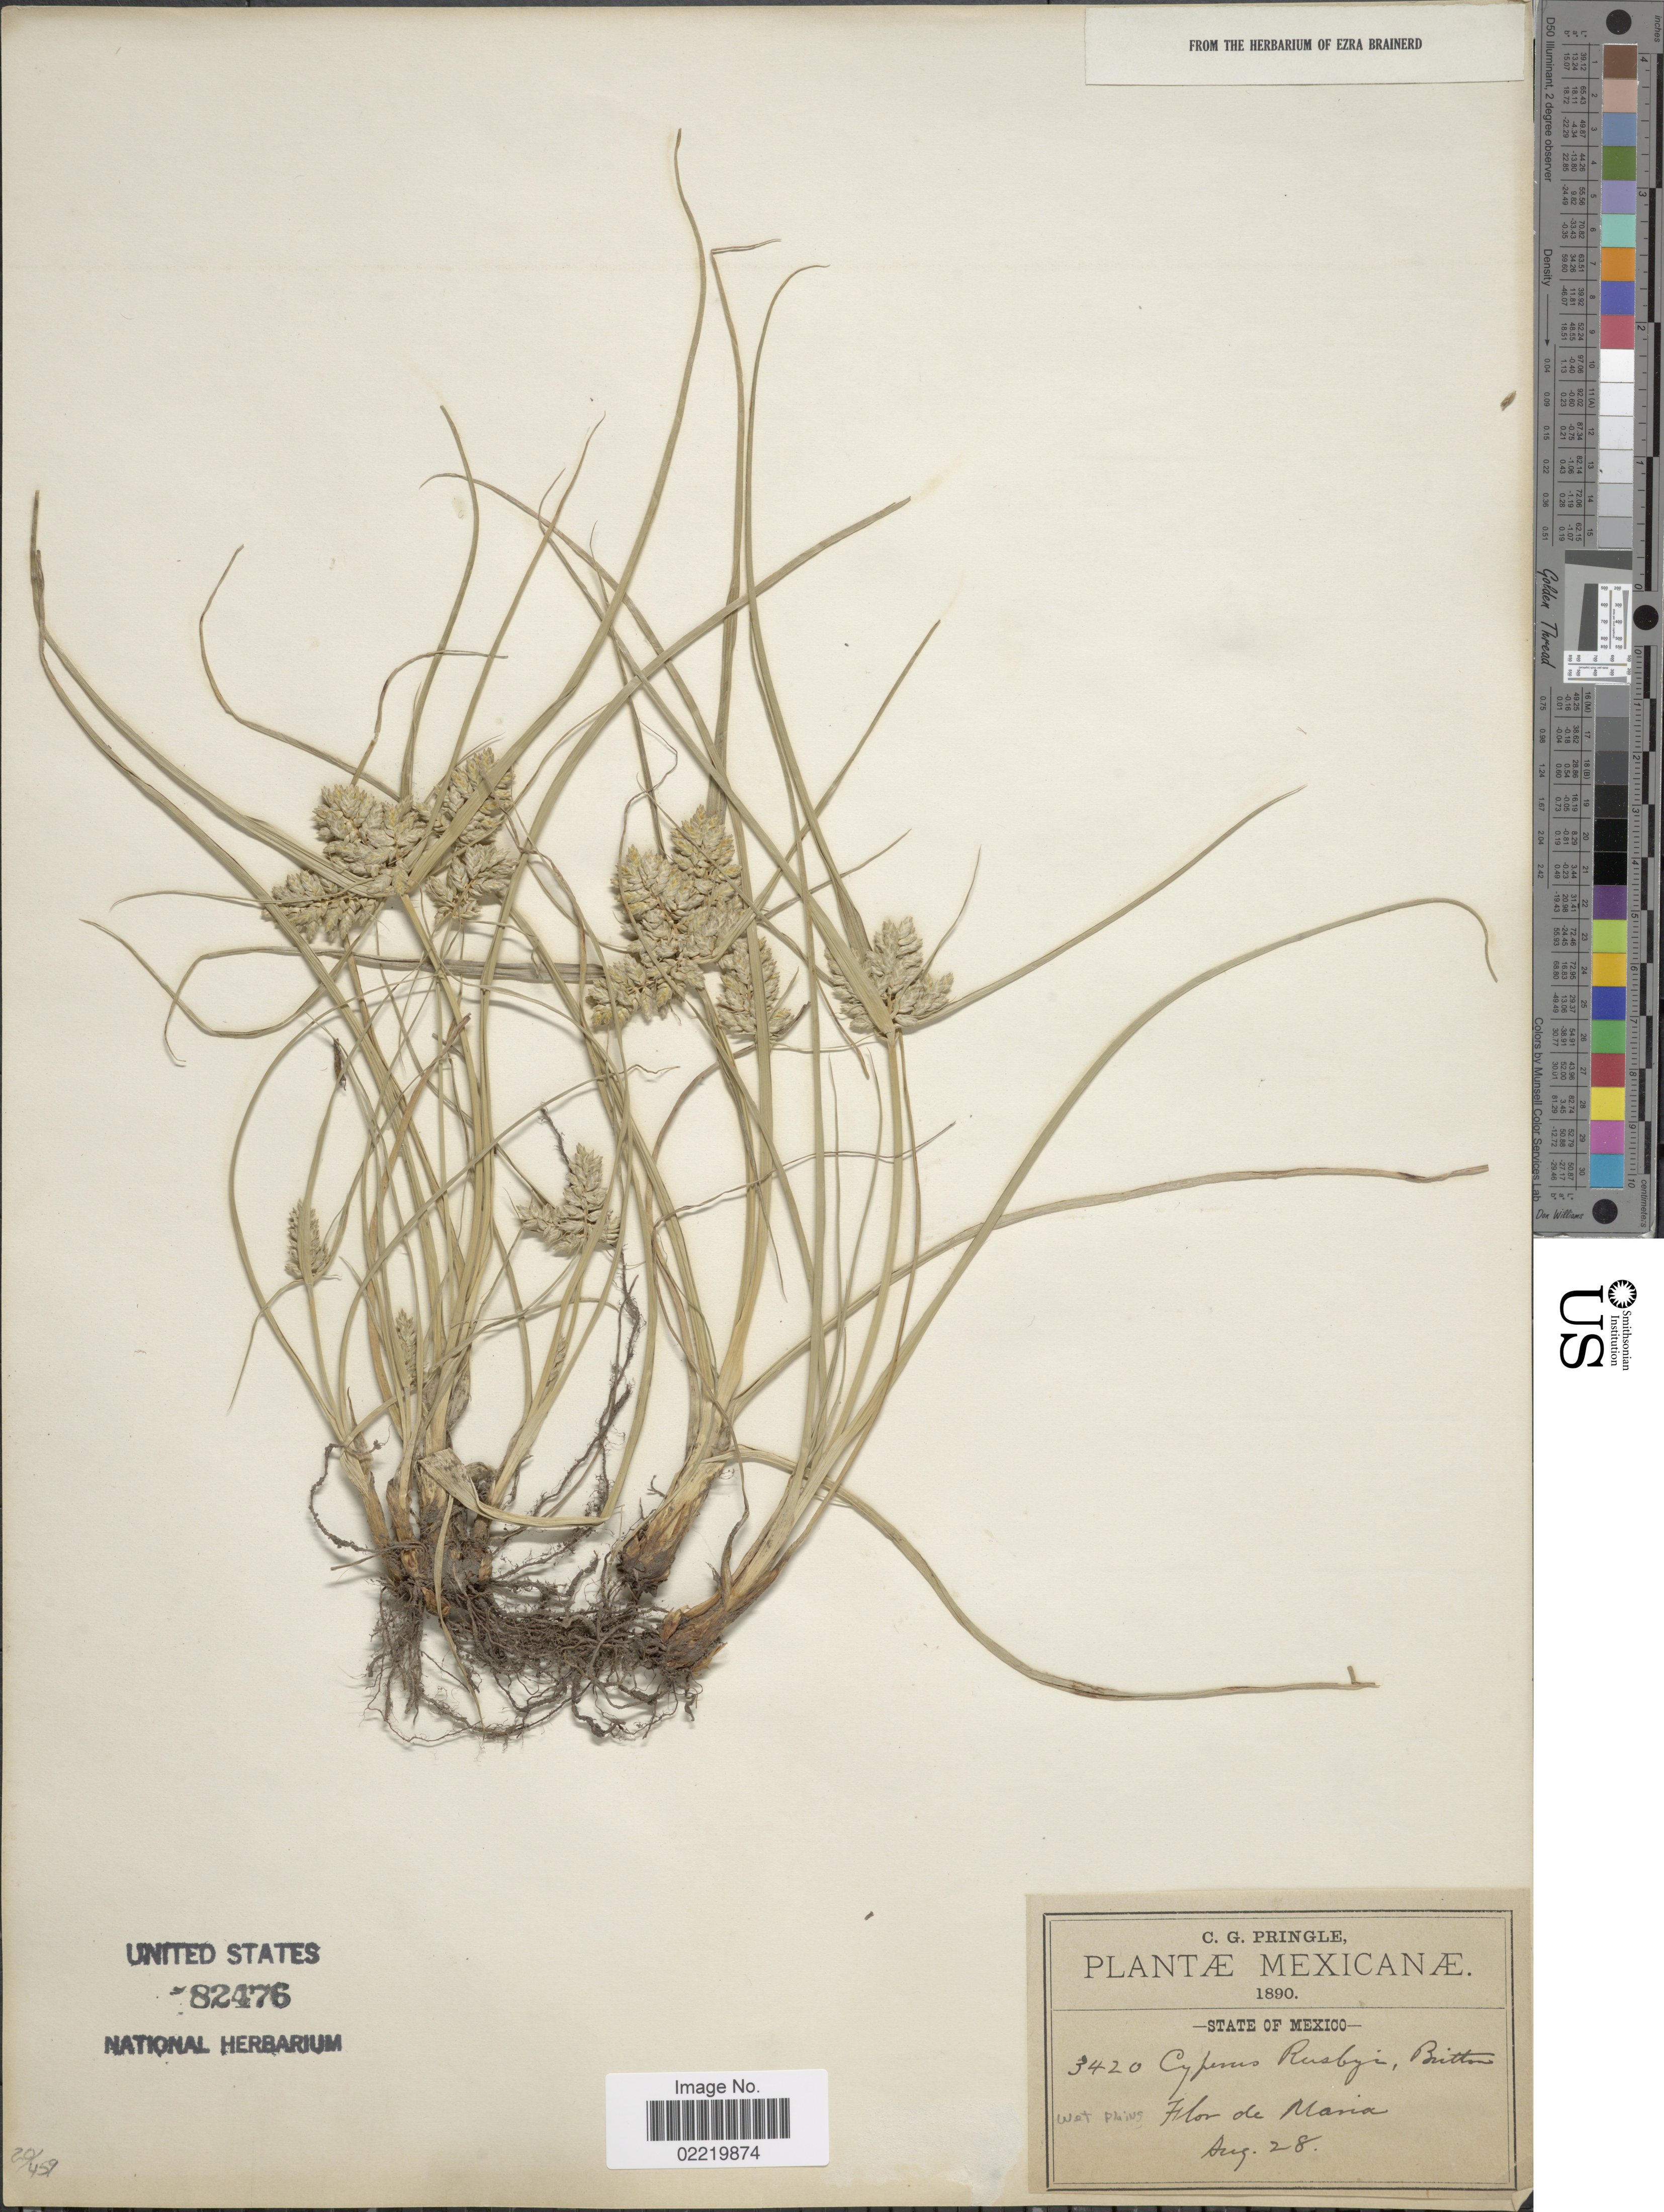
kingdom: Plantae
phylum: Tracheophyta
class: Liliopsida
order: Poales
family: Cyperaceae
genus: Cyperus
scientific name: Cyperus sphaerolepis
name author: Boeckeler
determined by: Strong, Mark T., (BOT), Smithsonian Institution - National Museum of Natural History (UNITED STATES)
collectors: C. G. Pringle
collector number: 3420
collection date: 1980-08-28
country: Mexico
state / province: México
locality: Maria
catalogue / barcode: US 82476